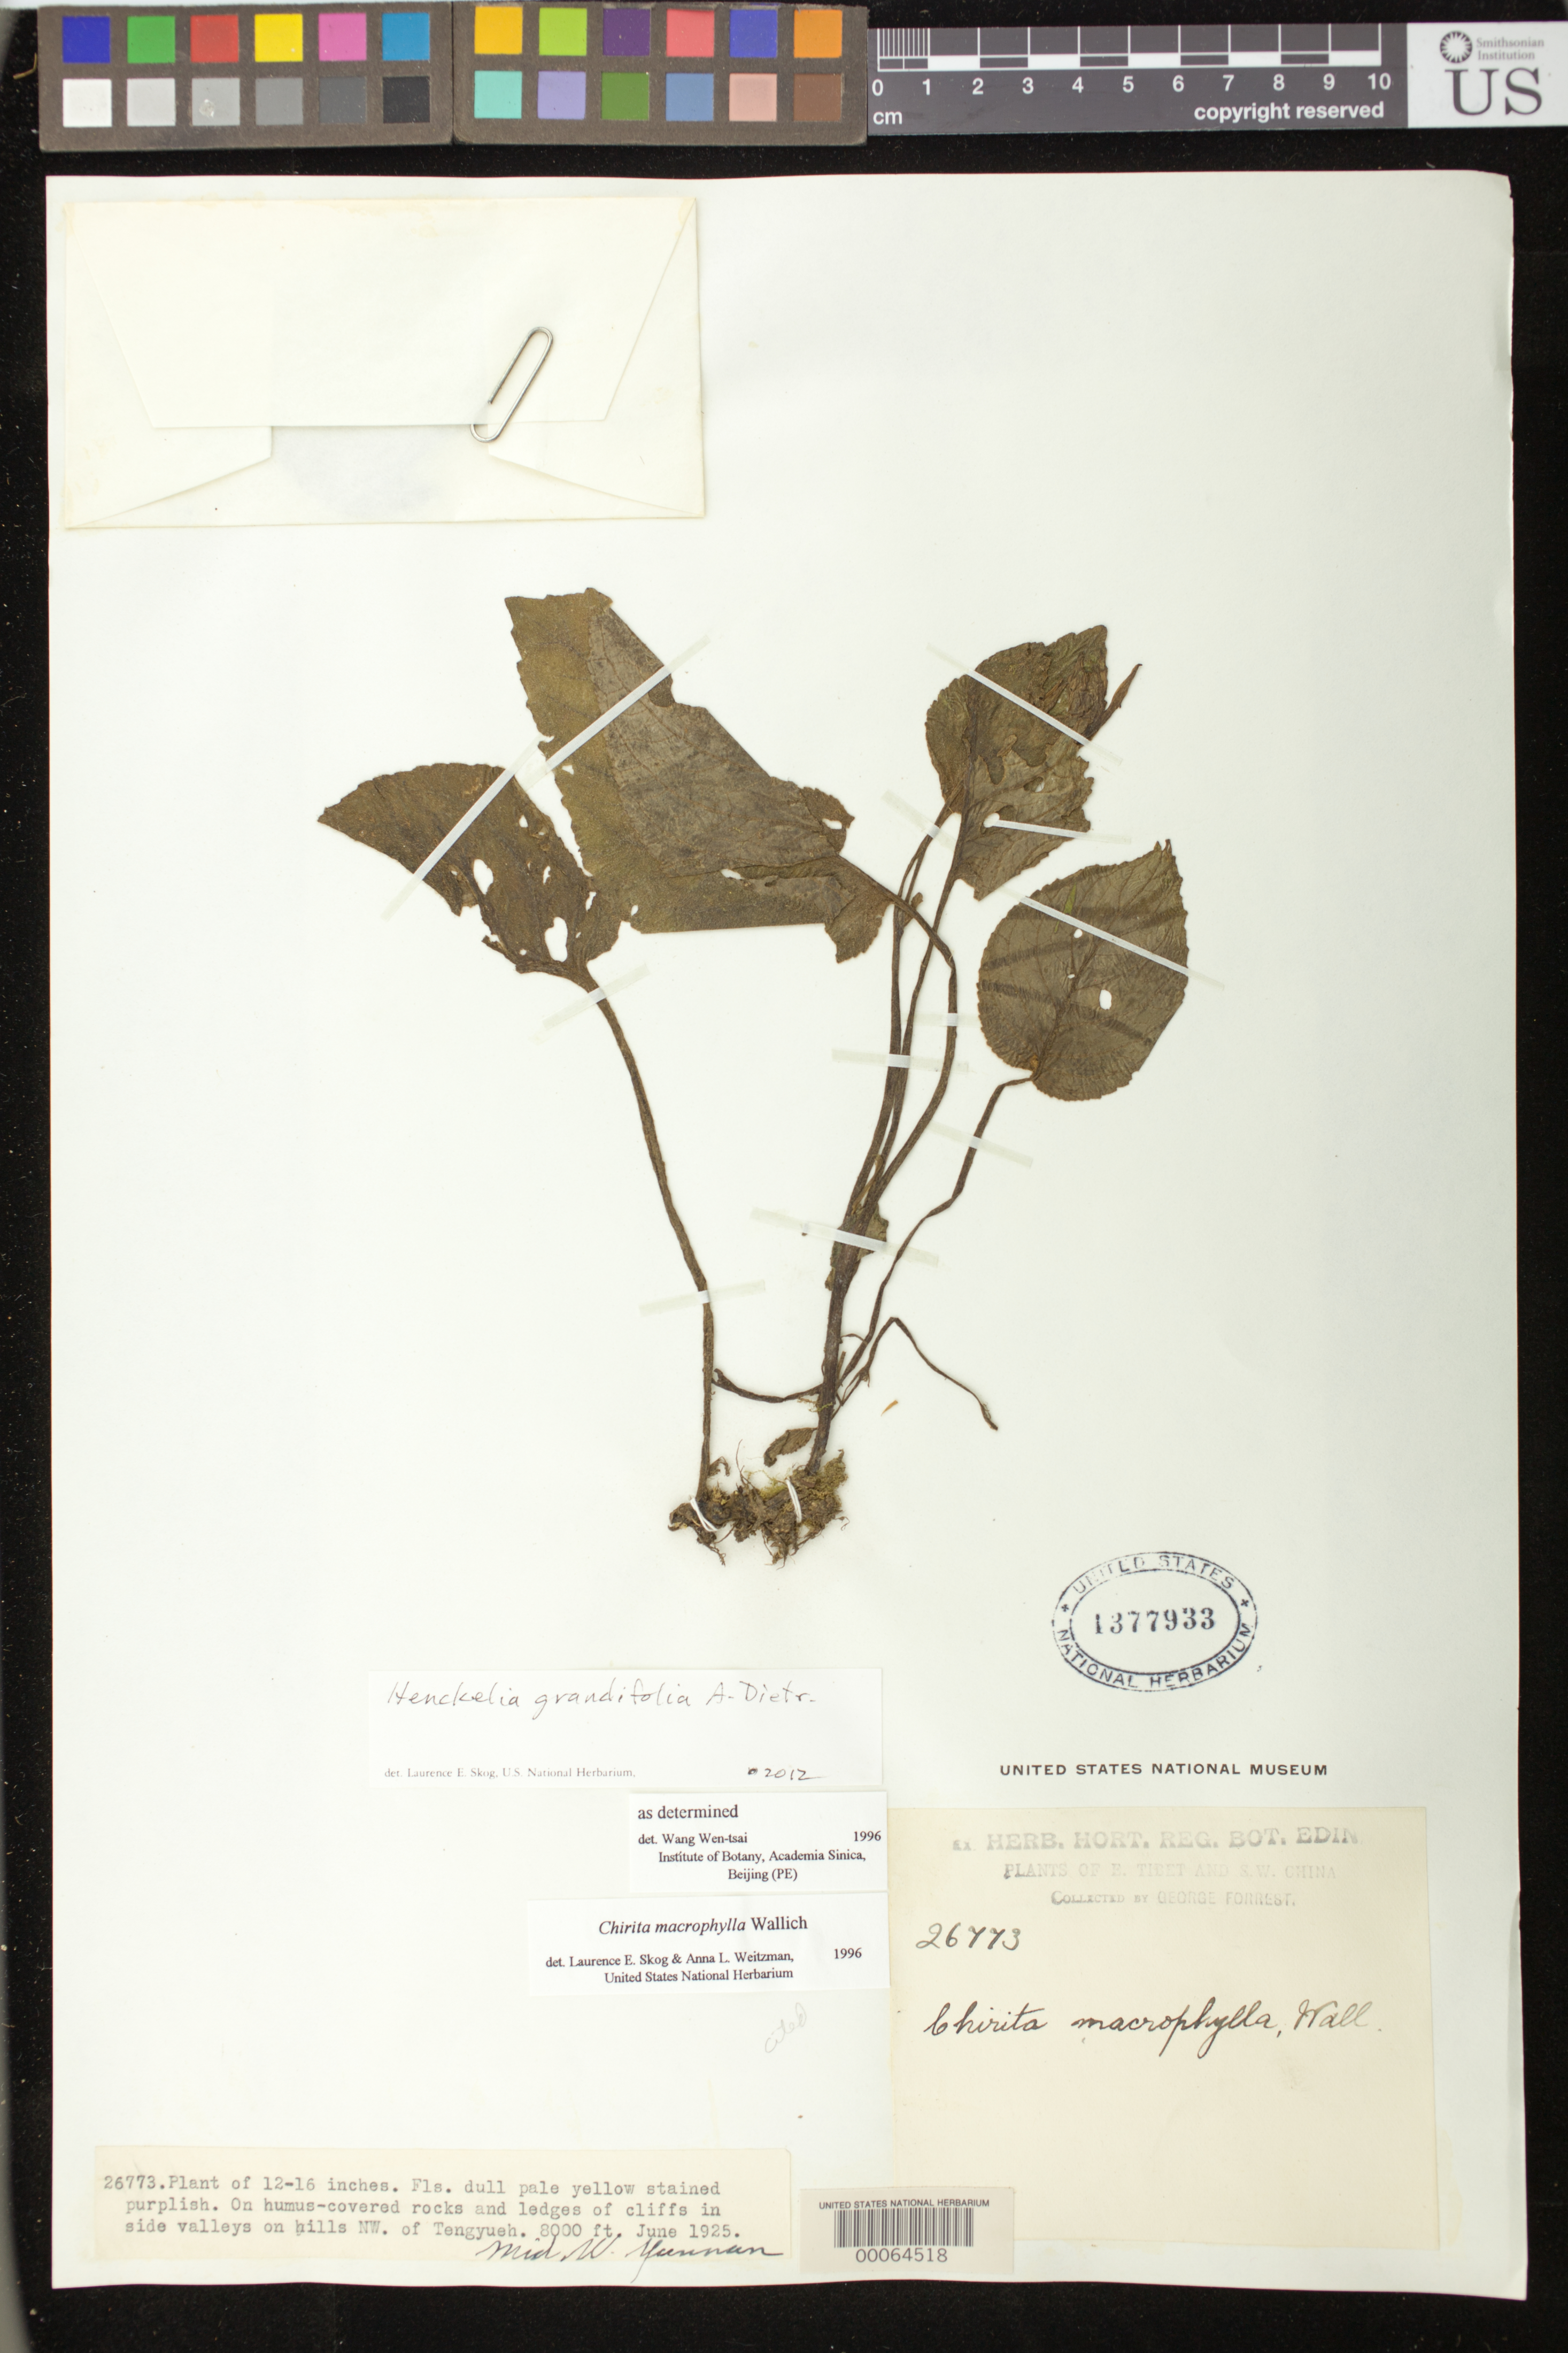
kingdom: Plantae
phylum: Tracheophyta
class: Magnoliopsida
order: Lamiales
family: Gesneriaceae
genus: Henckelia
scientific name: Henckelia grandifolia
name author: A. Dietr.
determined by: Skog, Laurence E.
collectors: G. Forrest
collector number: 26773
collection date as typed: Jun 1925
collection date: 1925-06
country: China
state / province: Yunnan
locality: Nw of tengyueh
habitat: Humus-covered rocks and ledges of cliffs in side valleys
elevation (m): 2438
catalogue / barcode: US 1377933